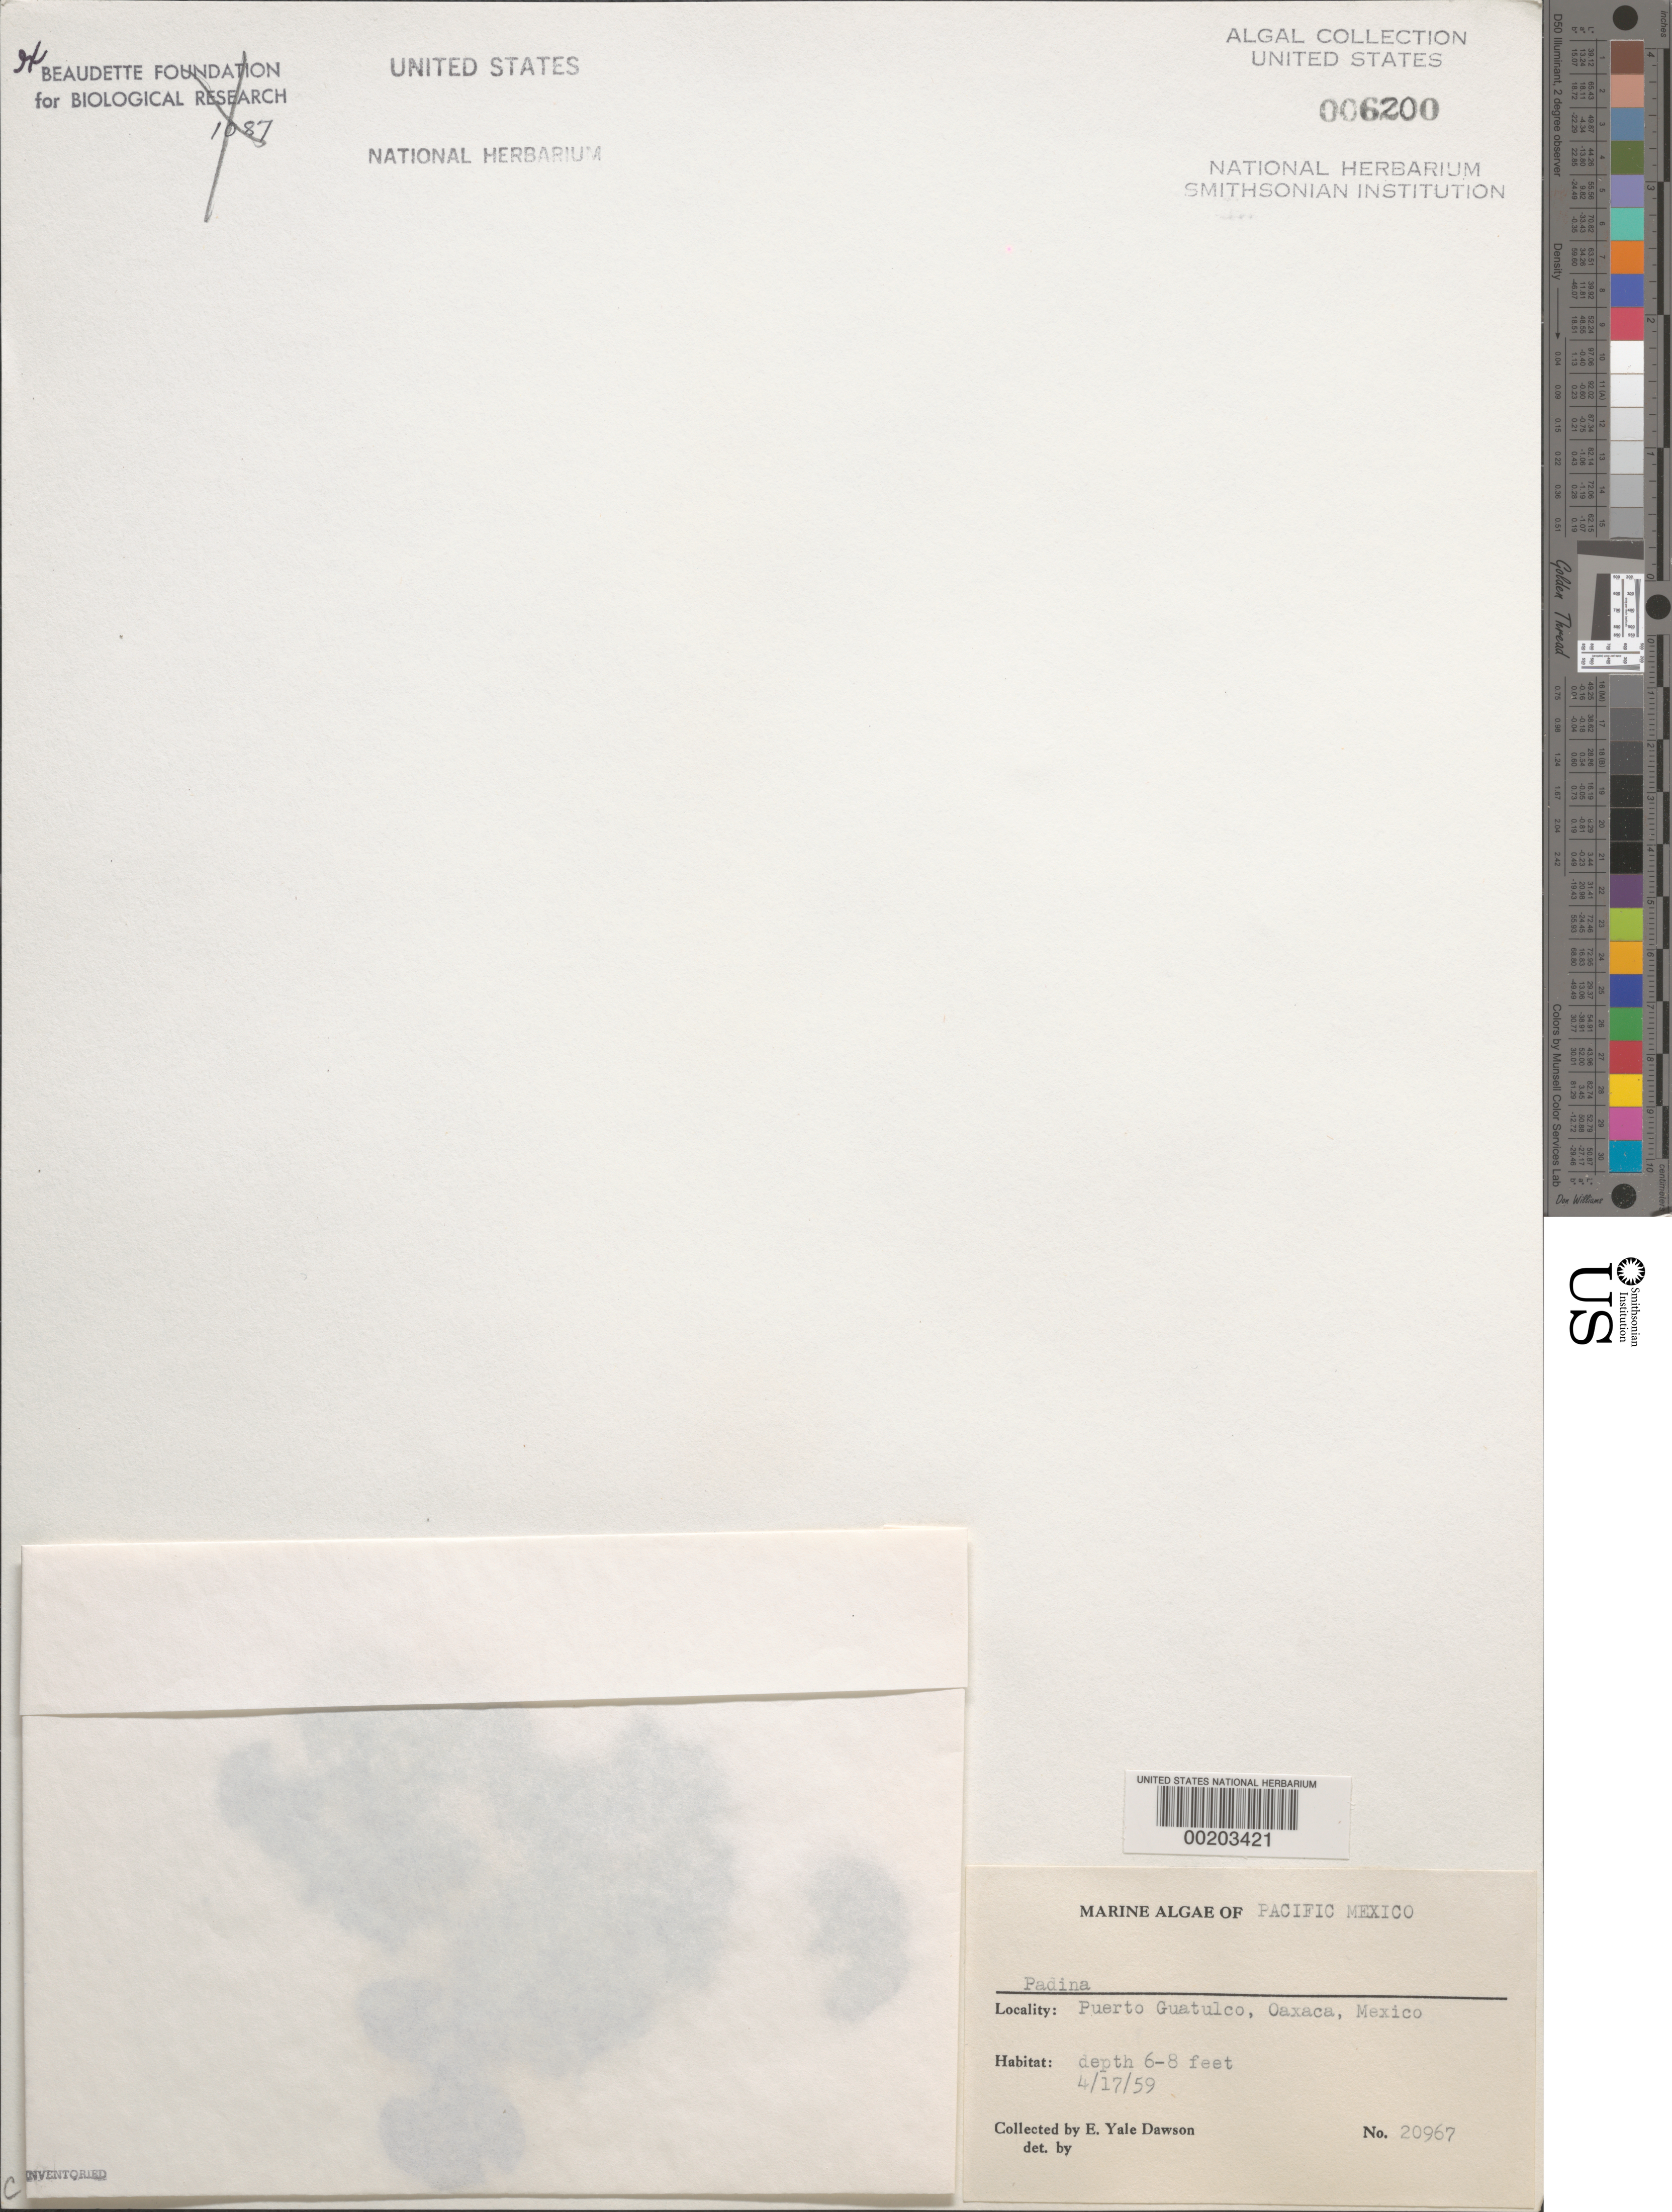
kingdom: Chromista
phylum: Ochrophyta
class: Phaeophyceae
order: Dictyotales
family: Dictyotaceae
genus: Padina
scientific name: Padina sp.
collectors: E. Y. Dawson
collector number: EYD 20967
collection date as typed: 17 Apr 1959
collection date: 1959-04-17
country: Mexico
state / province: Oaxaca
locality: Puerto Guatulco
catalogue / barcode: US 6200